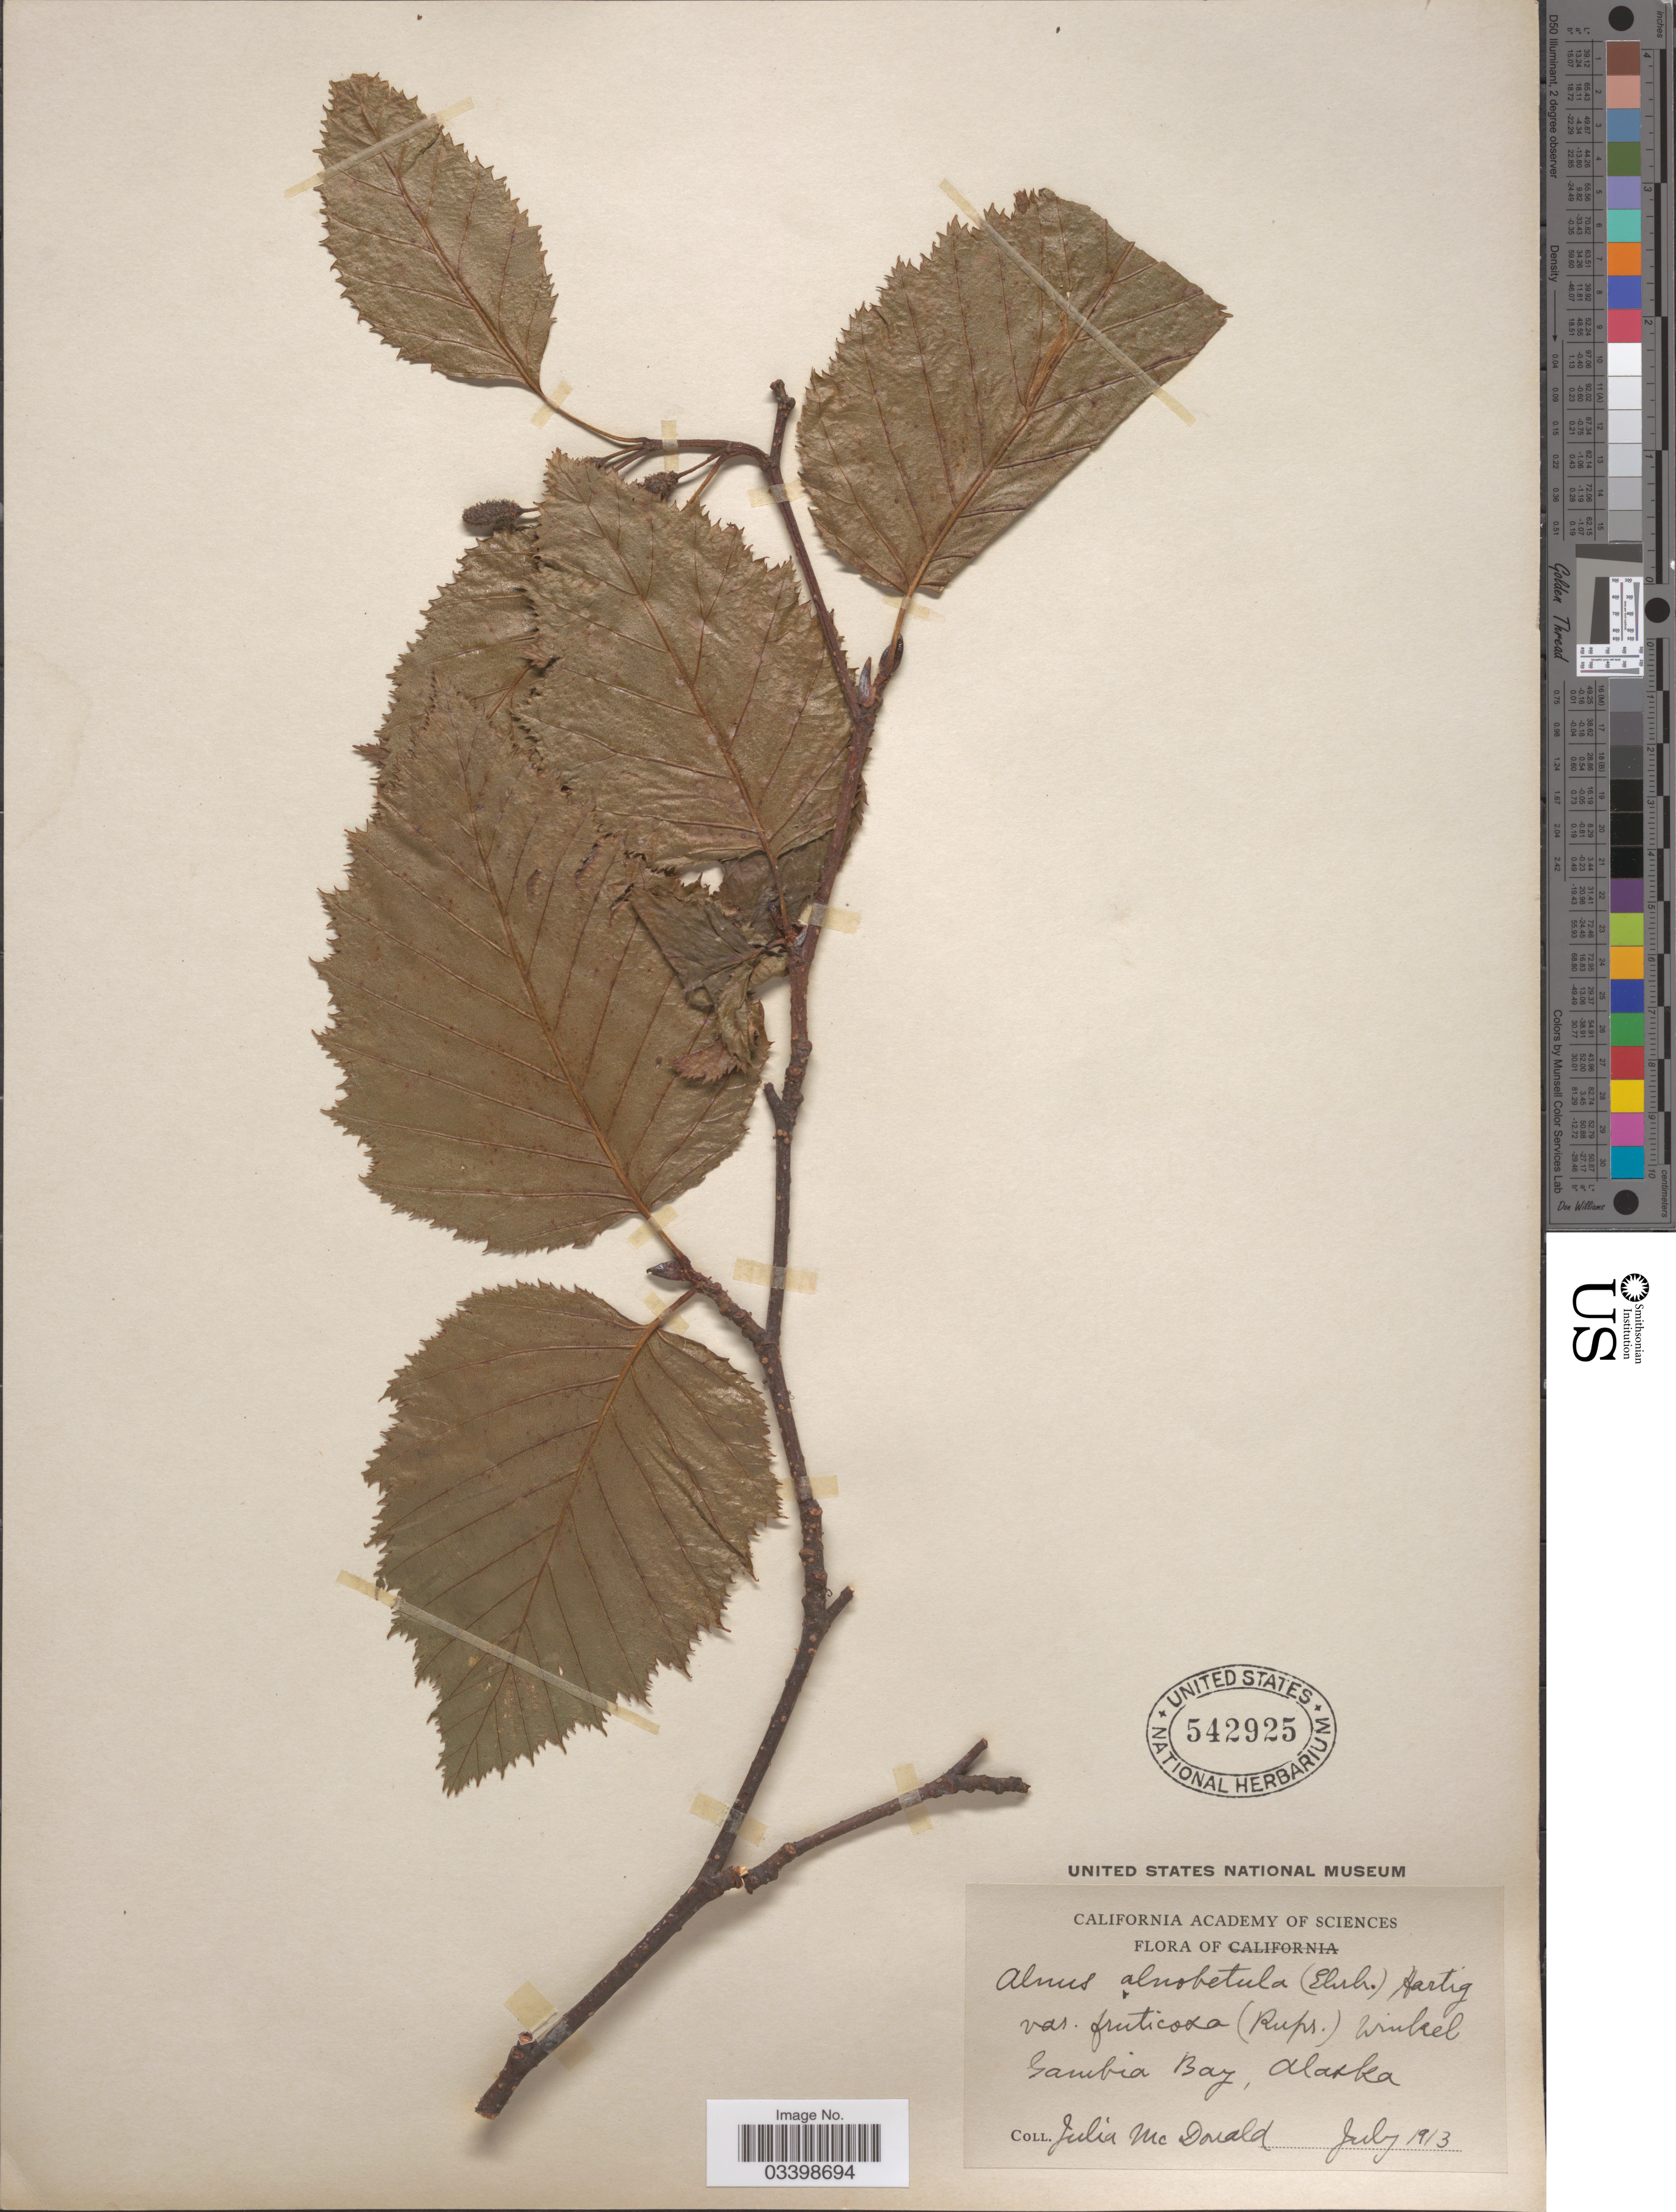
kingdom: Plantae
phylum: Tracheophyta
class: Magnoliopsida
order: Fagales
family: Betulaceae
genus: Alnus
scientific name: Alnus viridis subsp. sinuata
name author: Regel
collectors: J. McDonald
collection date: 1913-07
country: United States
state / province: Alaska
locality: Gambia Bay.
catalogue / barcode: US 542925